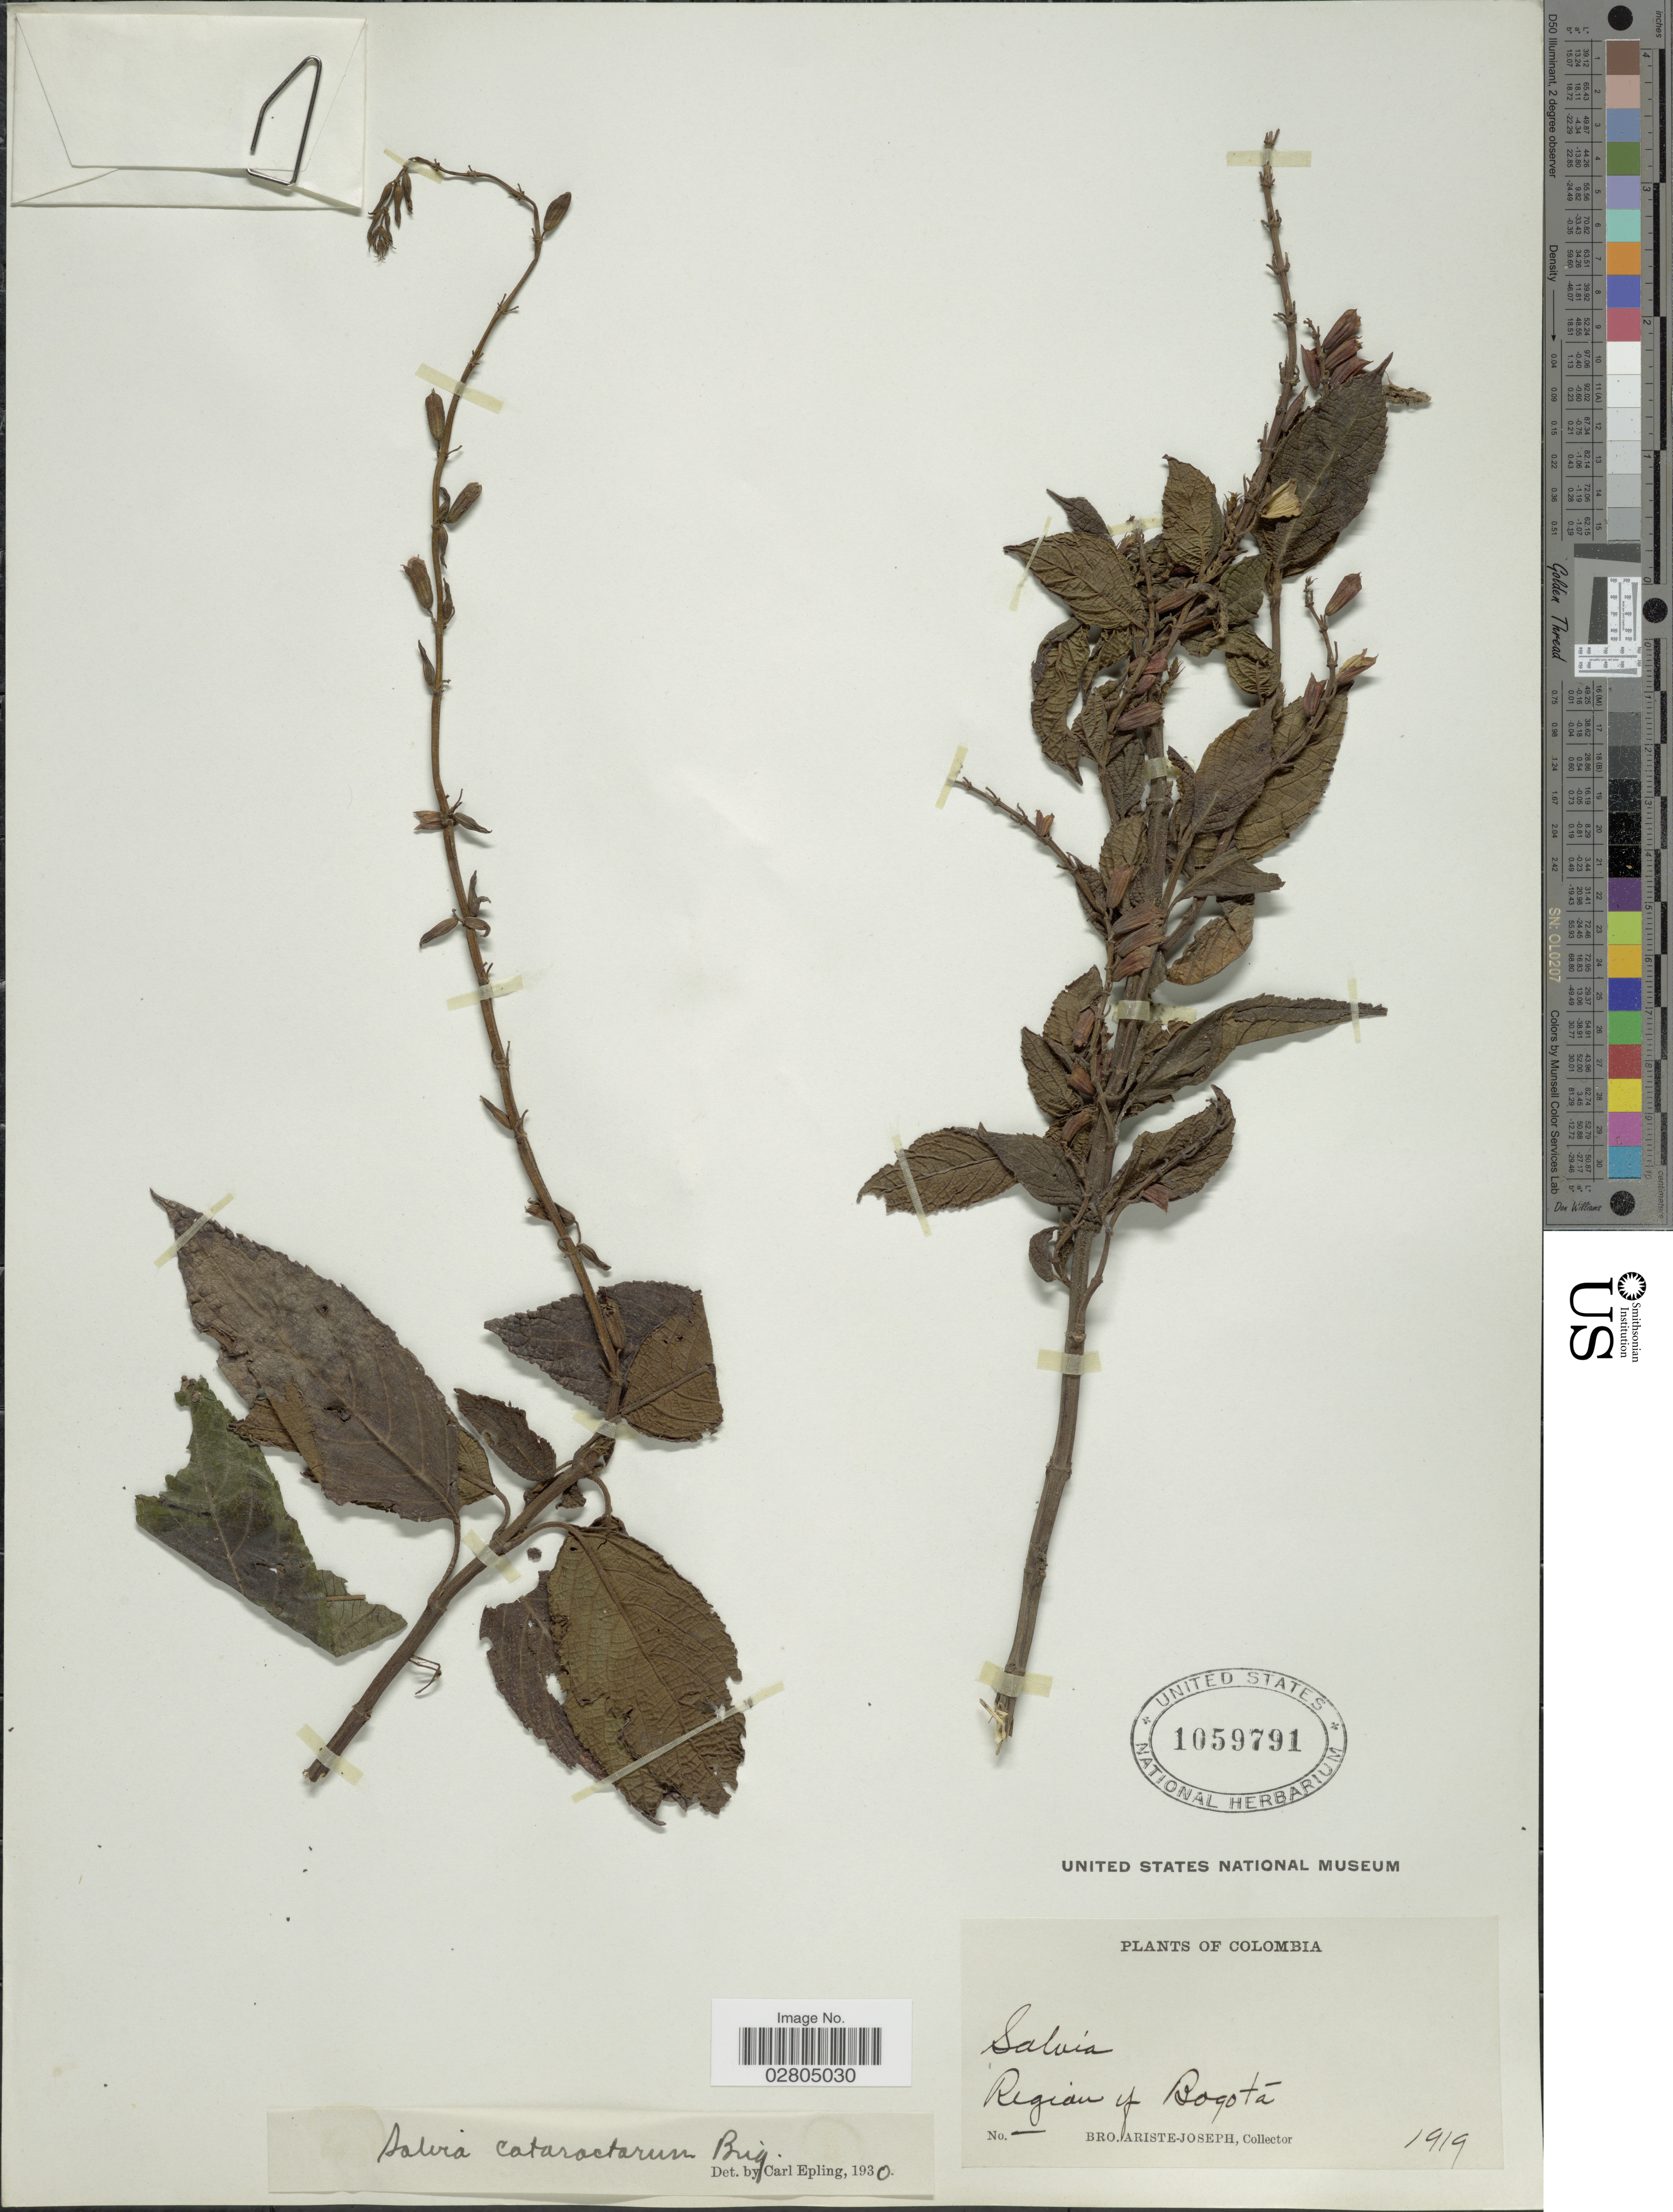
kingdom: Plantae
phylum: Tracheophyta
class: Magnoliopsida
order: Lamiales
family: Lamiaceae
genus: Salvia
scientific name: Salvia rufula subsp. latens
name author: (Benth.) J.R.I. Wood & Harley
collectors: Bro. Ariste-Joseph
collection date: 1919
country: Colombia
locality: Region of Bogotá.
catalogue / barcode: US 1059791